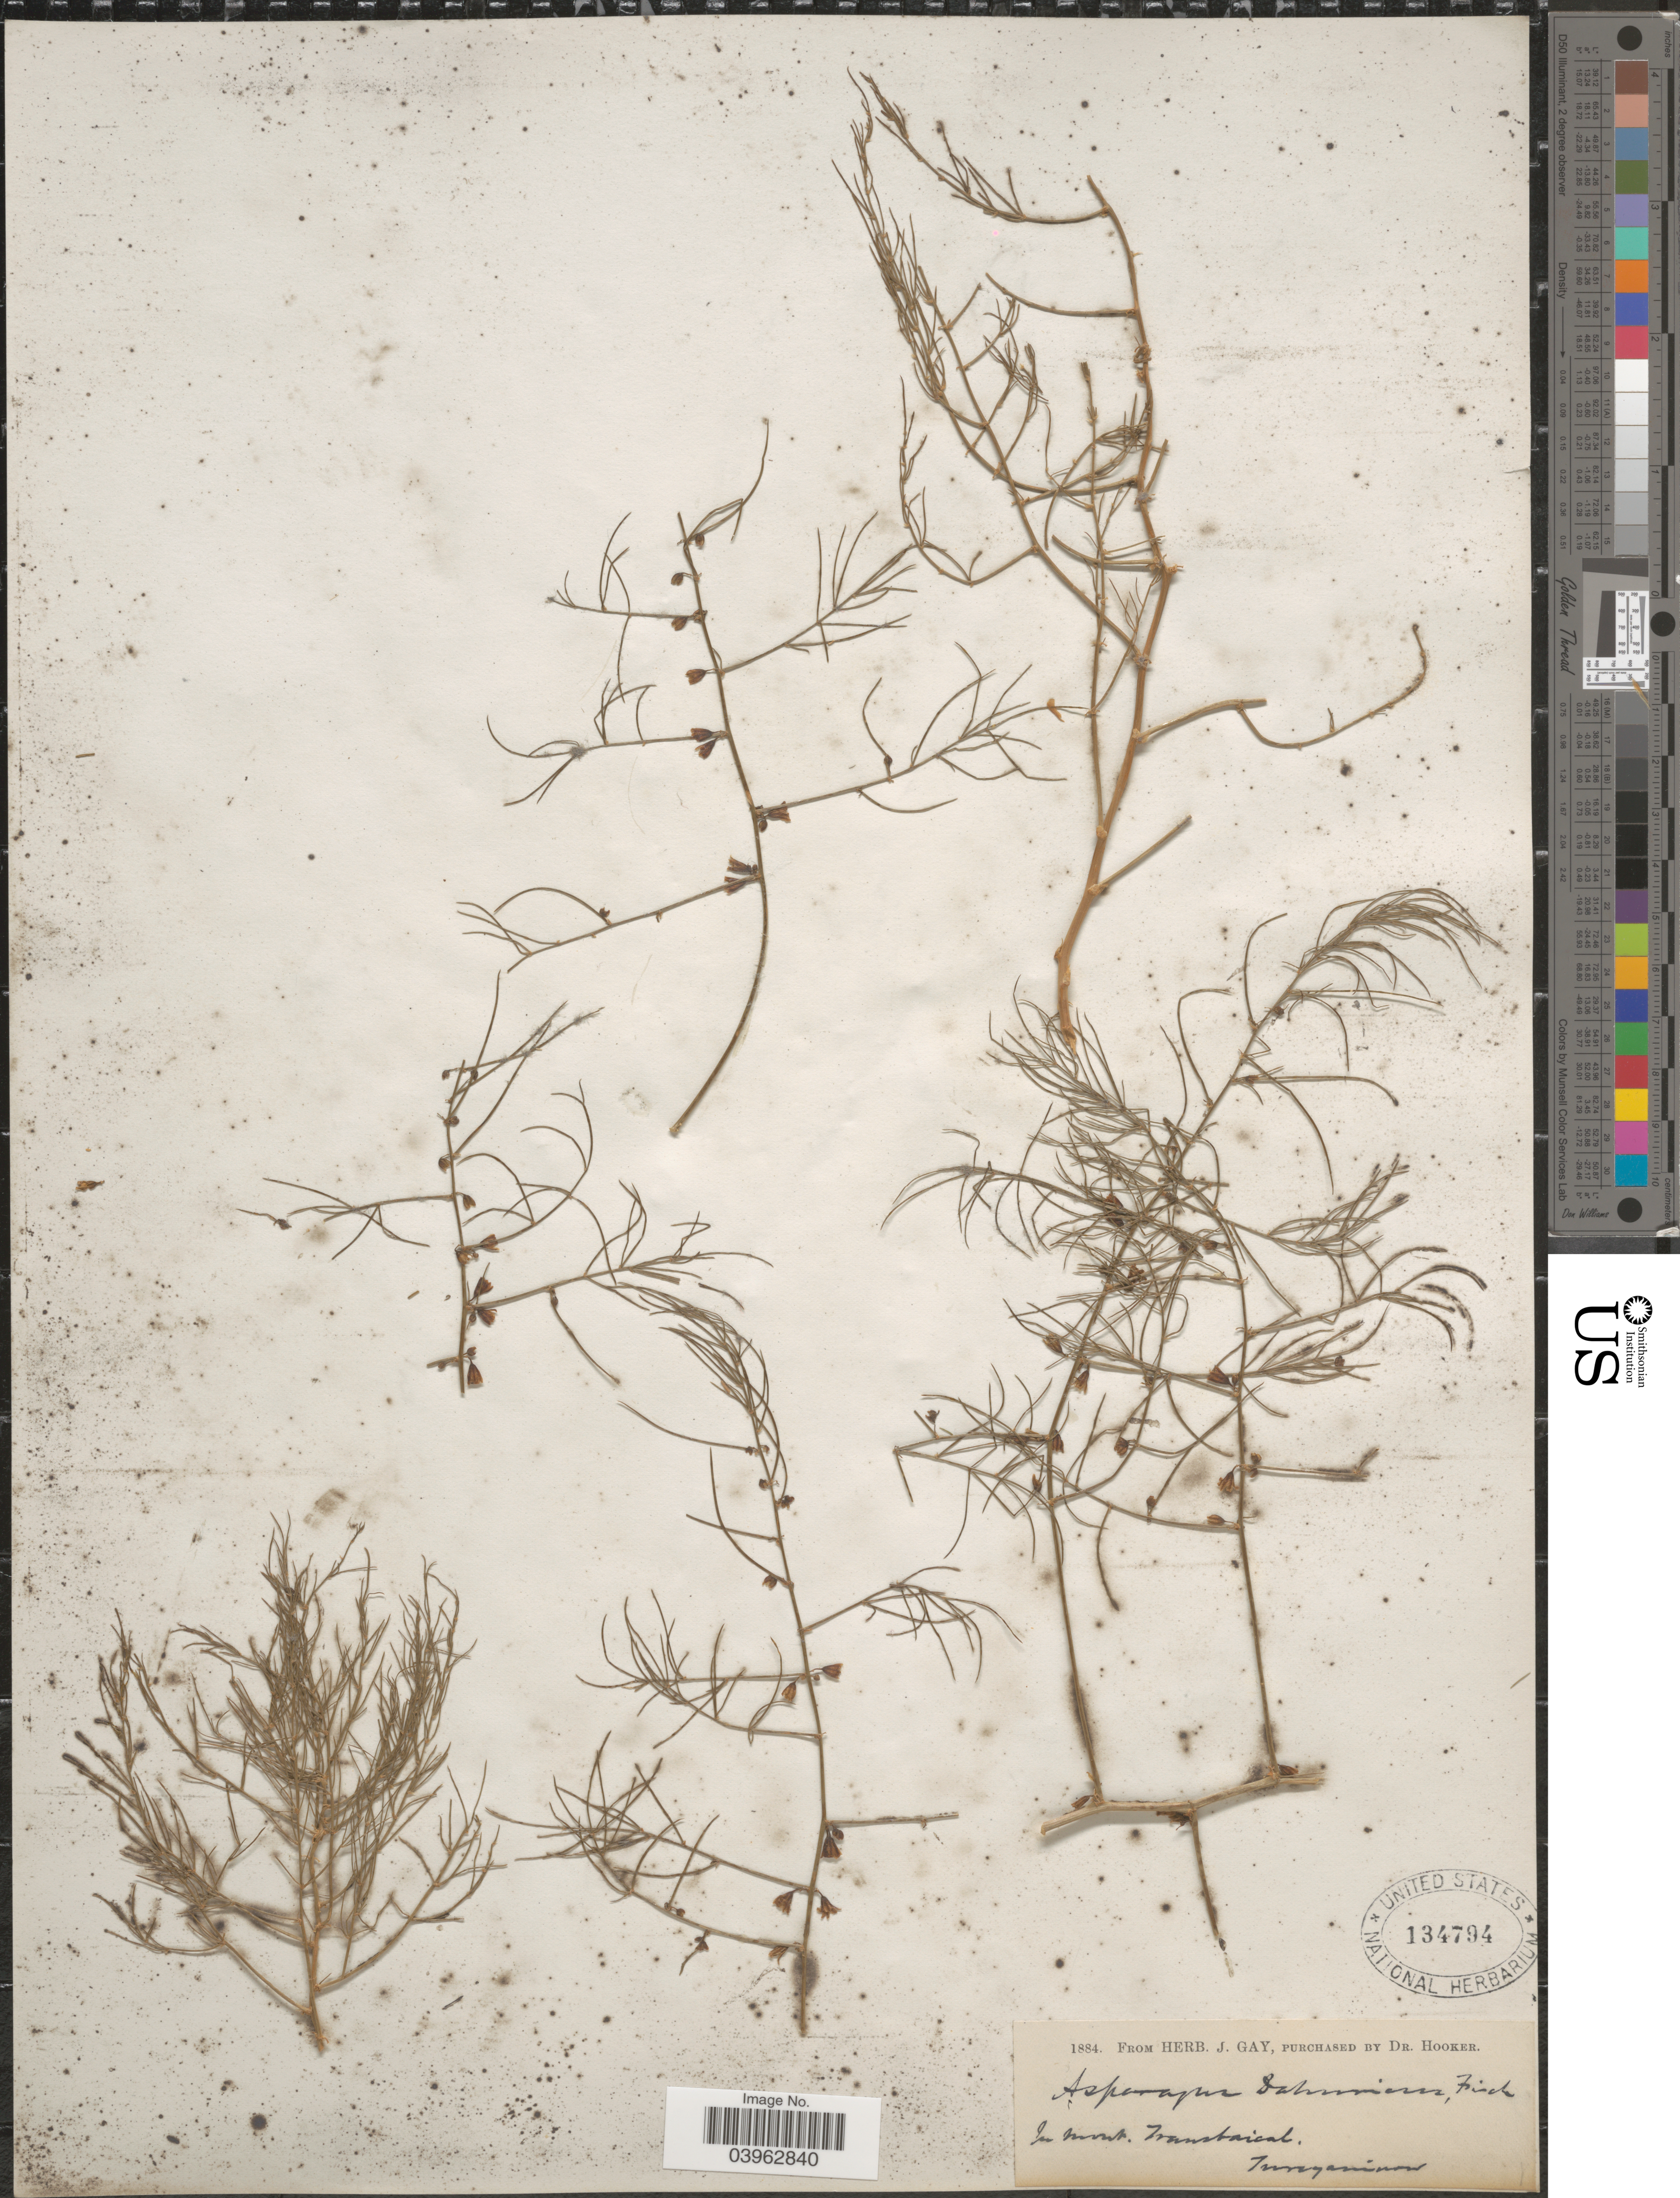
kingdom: Plantae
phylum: Tracheophyta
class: Liliopsida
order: Asparagales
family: Asparagaceae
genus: Asparagus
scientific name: Asparagus davuricus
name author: Fisch. ex Link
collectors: ex herb. J. Gay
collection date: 1884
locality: In mont. Manstaical [interpreted], Tureganium [interpreted].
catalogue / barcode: US 134794